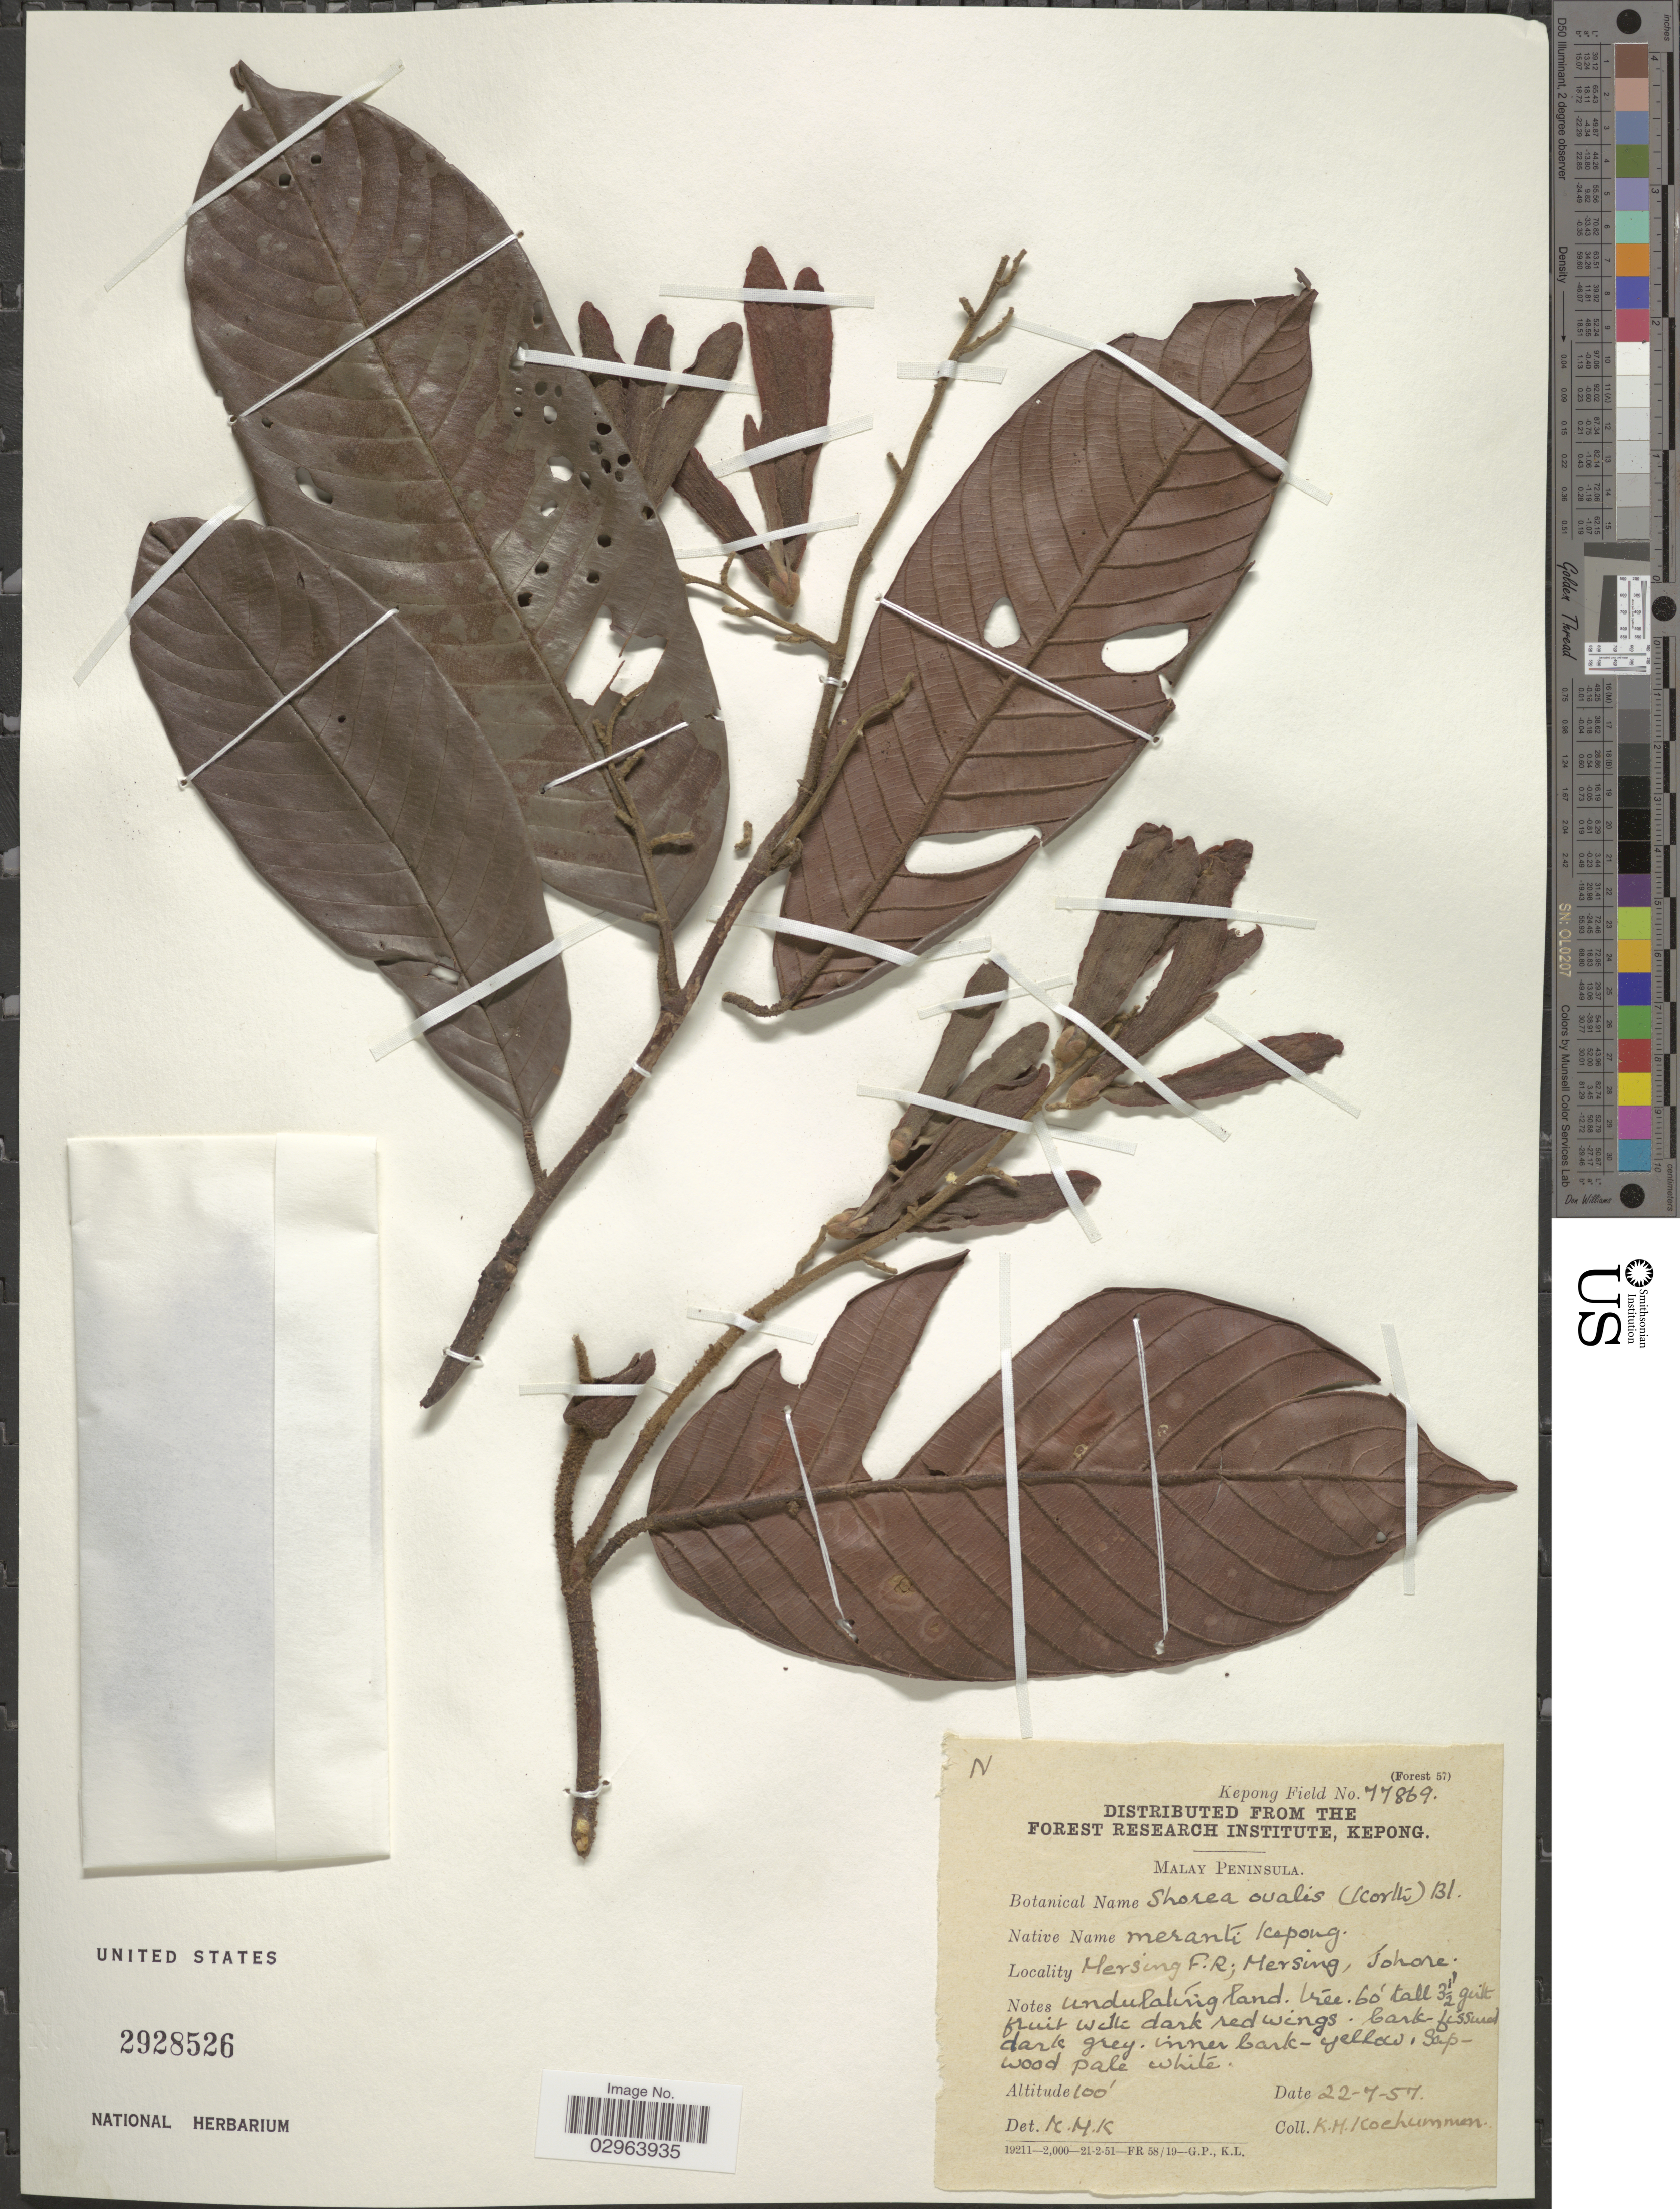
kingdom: Plantae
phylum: Tracheophyta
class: Magnoliopsida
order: Malvales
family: Dipterocarpaceae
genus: Rubroshorea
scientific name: Rubroshorea ovalis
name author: (Korth.) P.S. Ashton & J. Heck.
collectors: K. Kochummen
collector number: Kepong Field 77869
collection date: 1957-07-22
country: Malaysia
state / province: Johor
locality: Malay Peninsula. Mersing F. R; Mersing, Johore.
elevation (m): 30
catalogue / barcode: US 2928526